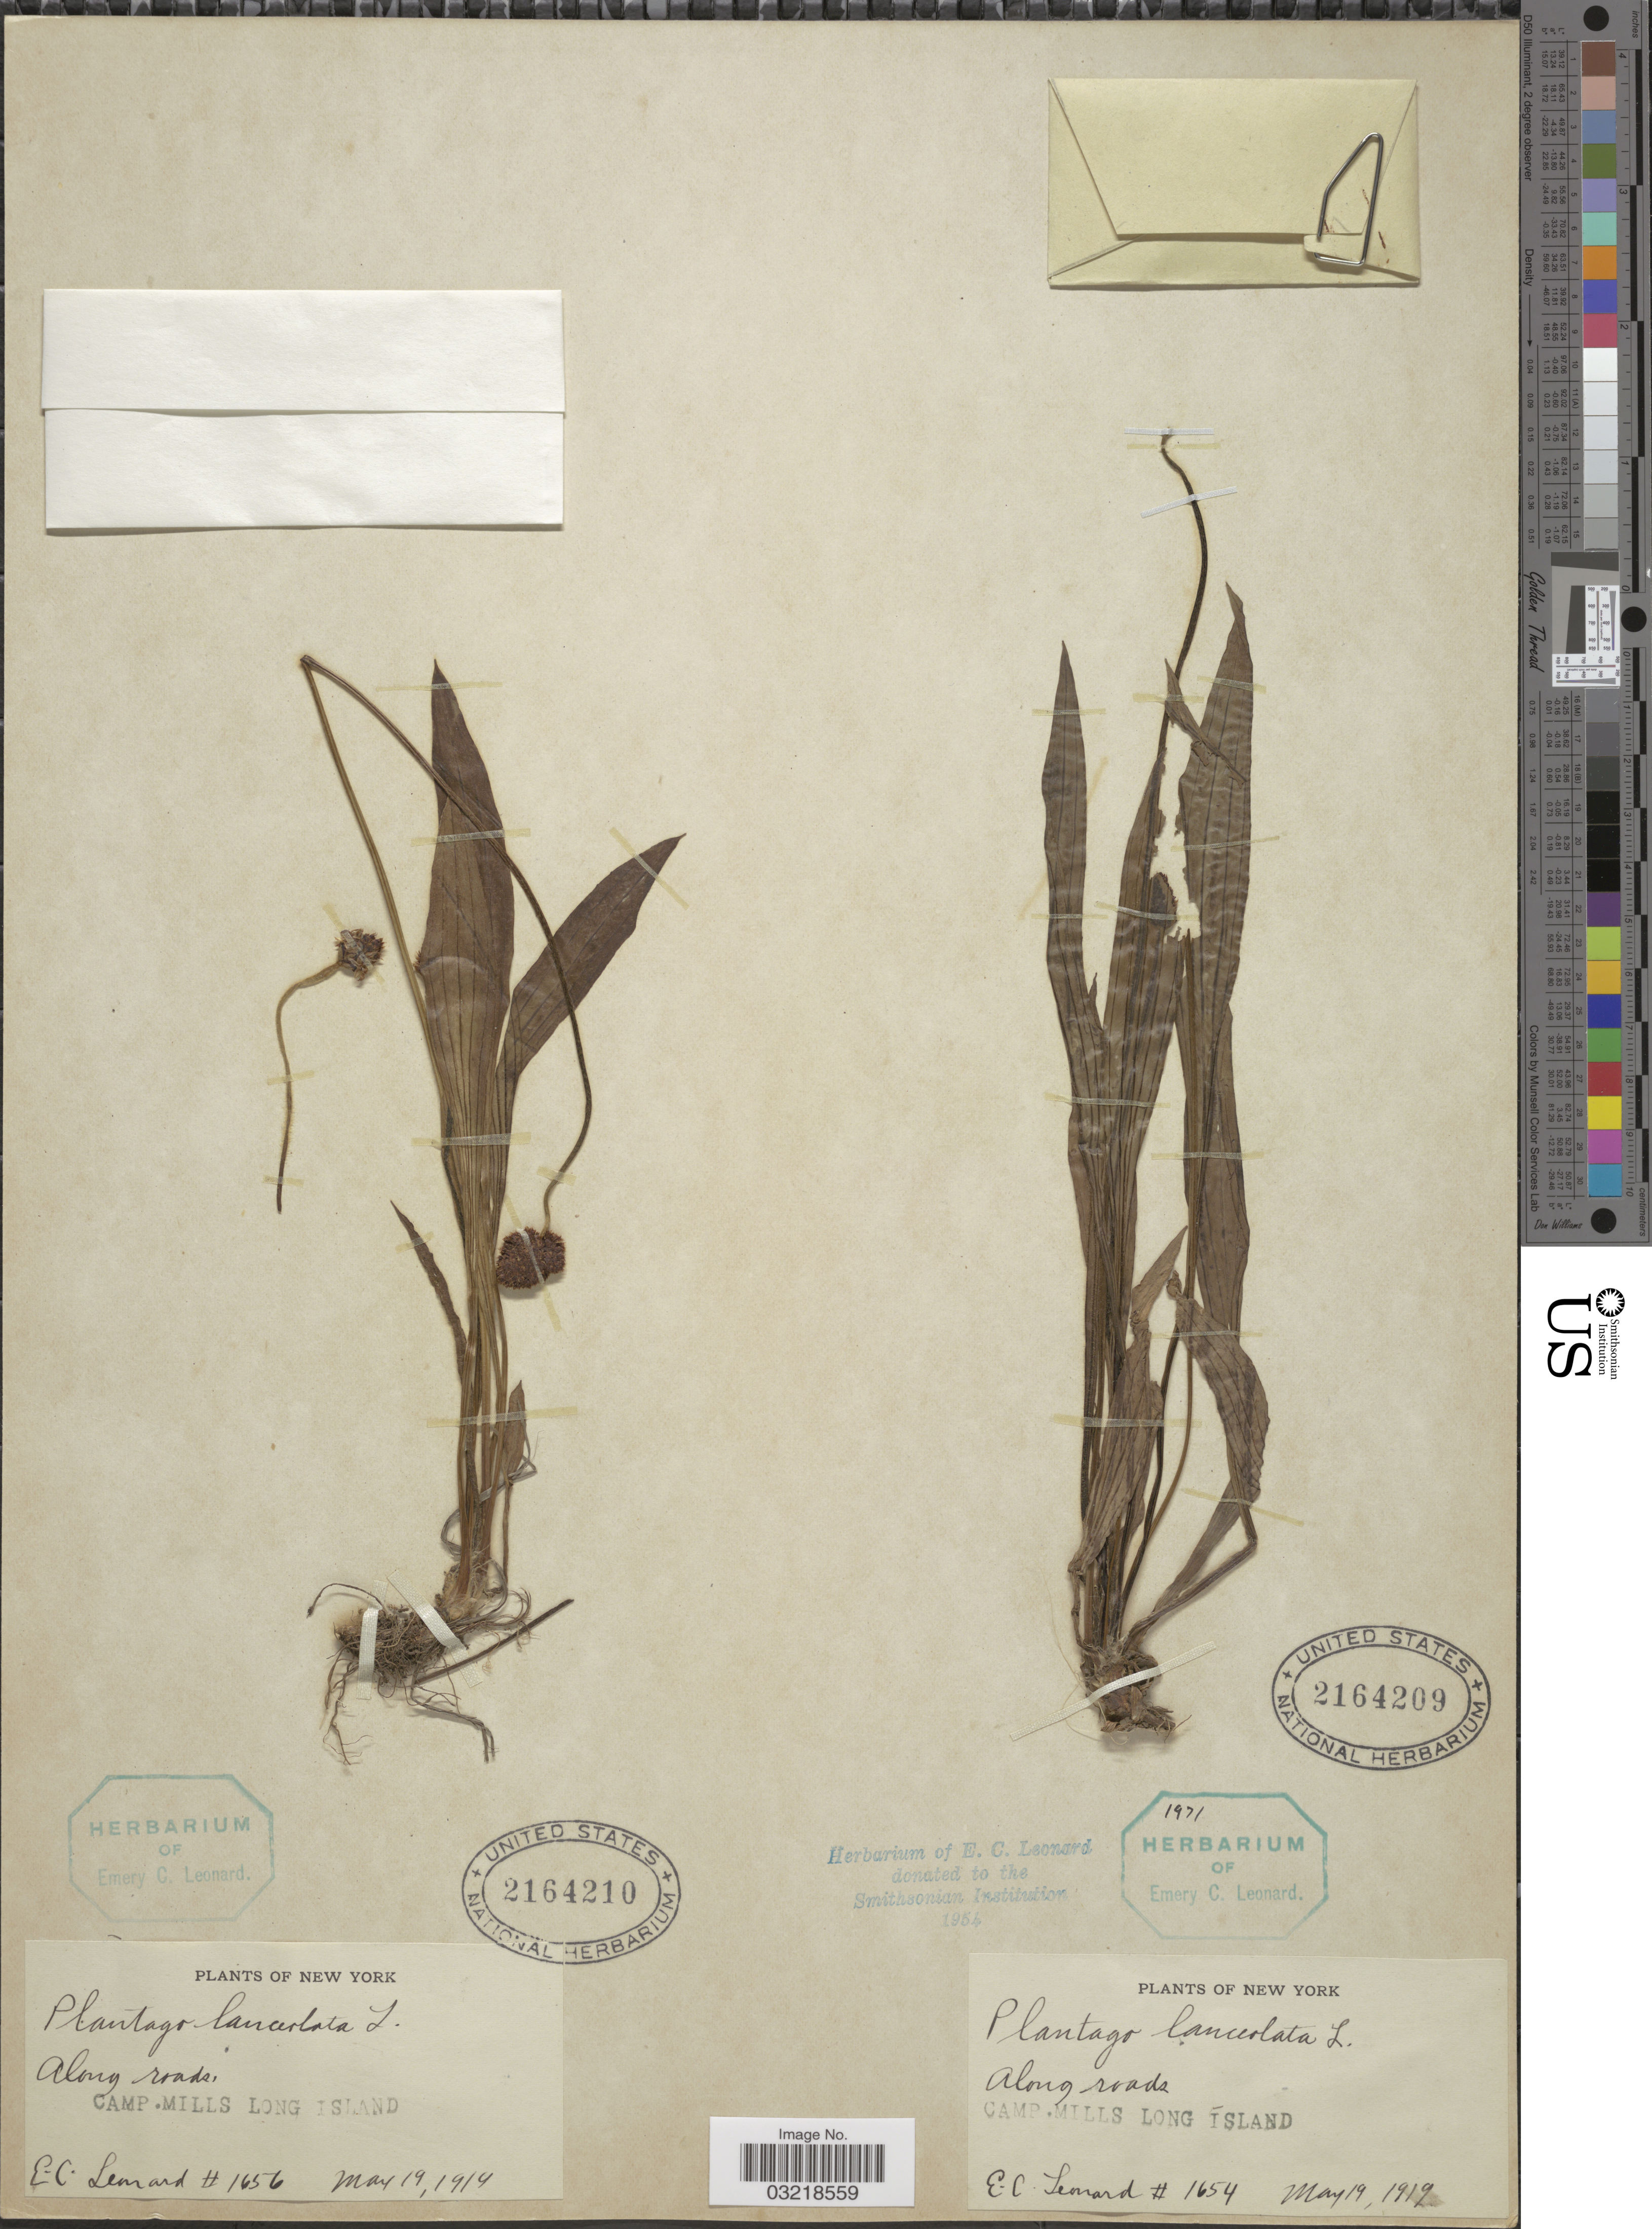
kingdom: Plantae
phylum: Tracheophyta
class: Magnoliopsida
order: Lamiales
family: Plantaginaceae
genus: Plantago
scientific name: Plantago lanceolata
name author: L.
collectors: E. C. Leonard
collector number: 1654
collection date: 1919-05-19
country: United States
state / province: New York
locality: Along roads. Camp Mills. Long Island.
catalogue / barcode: US 2164209